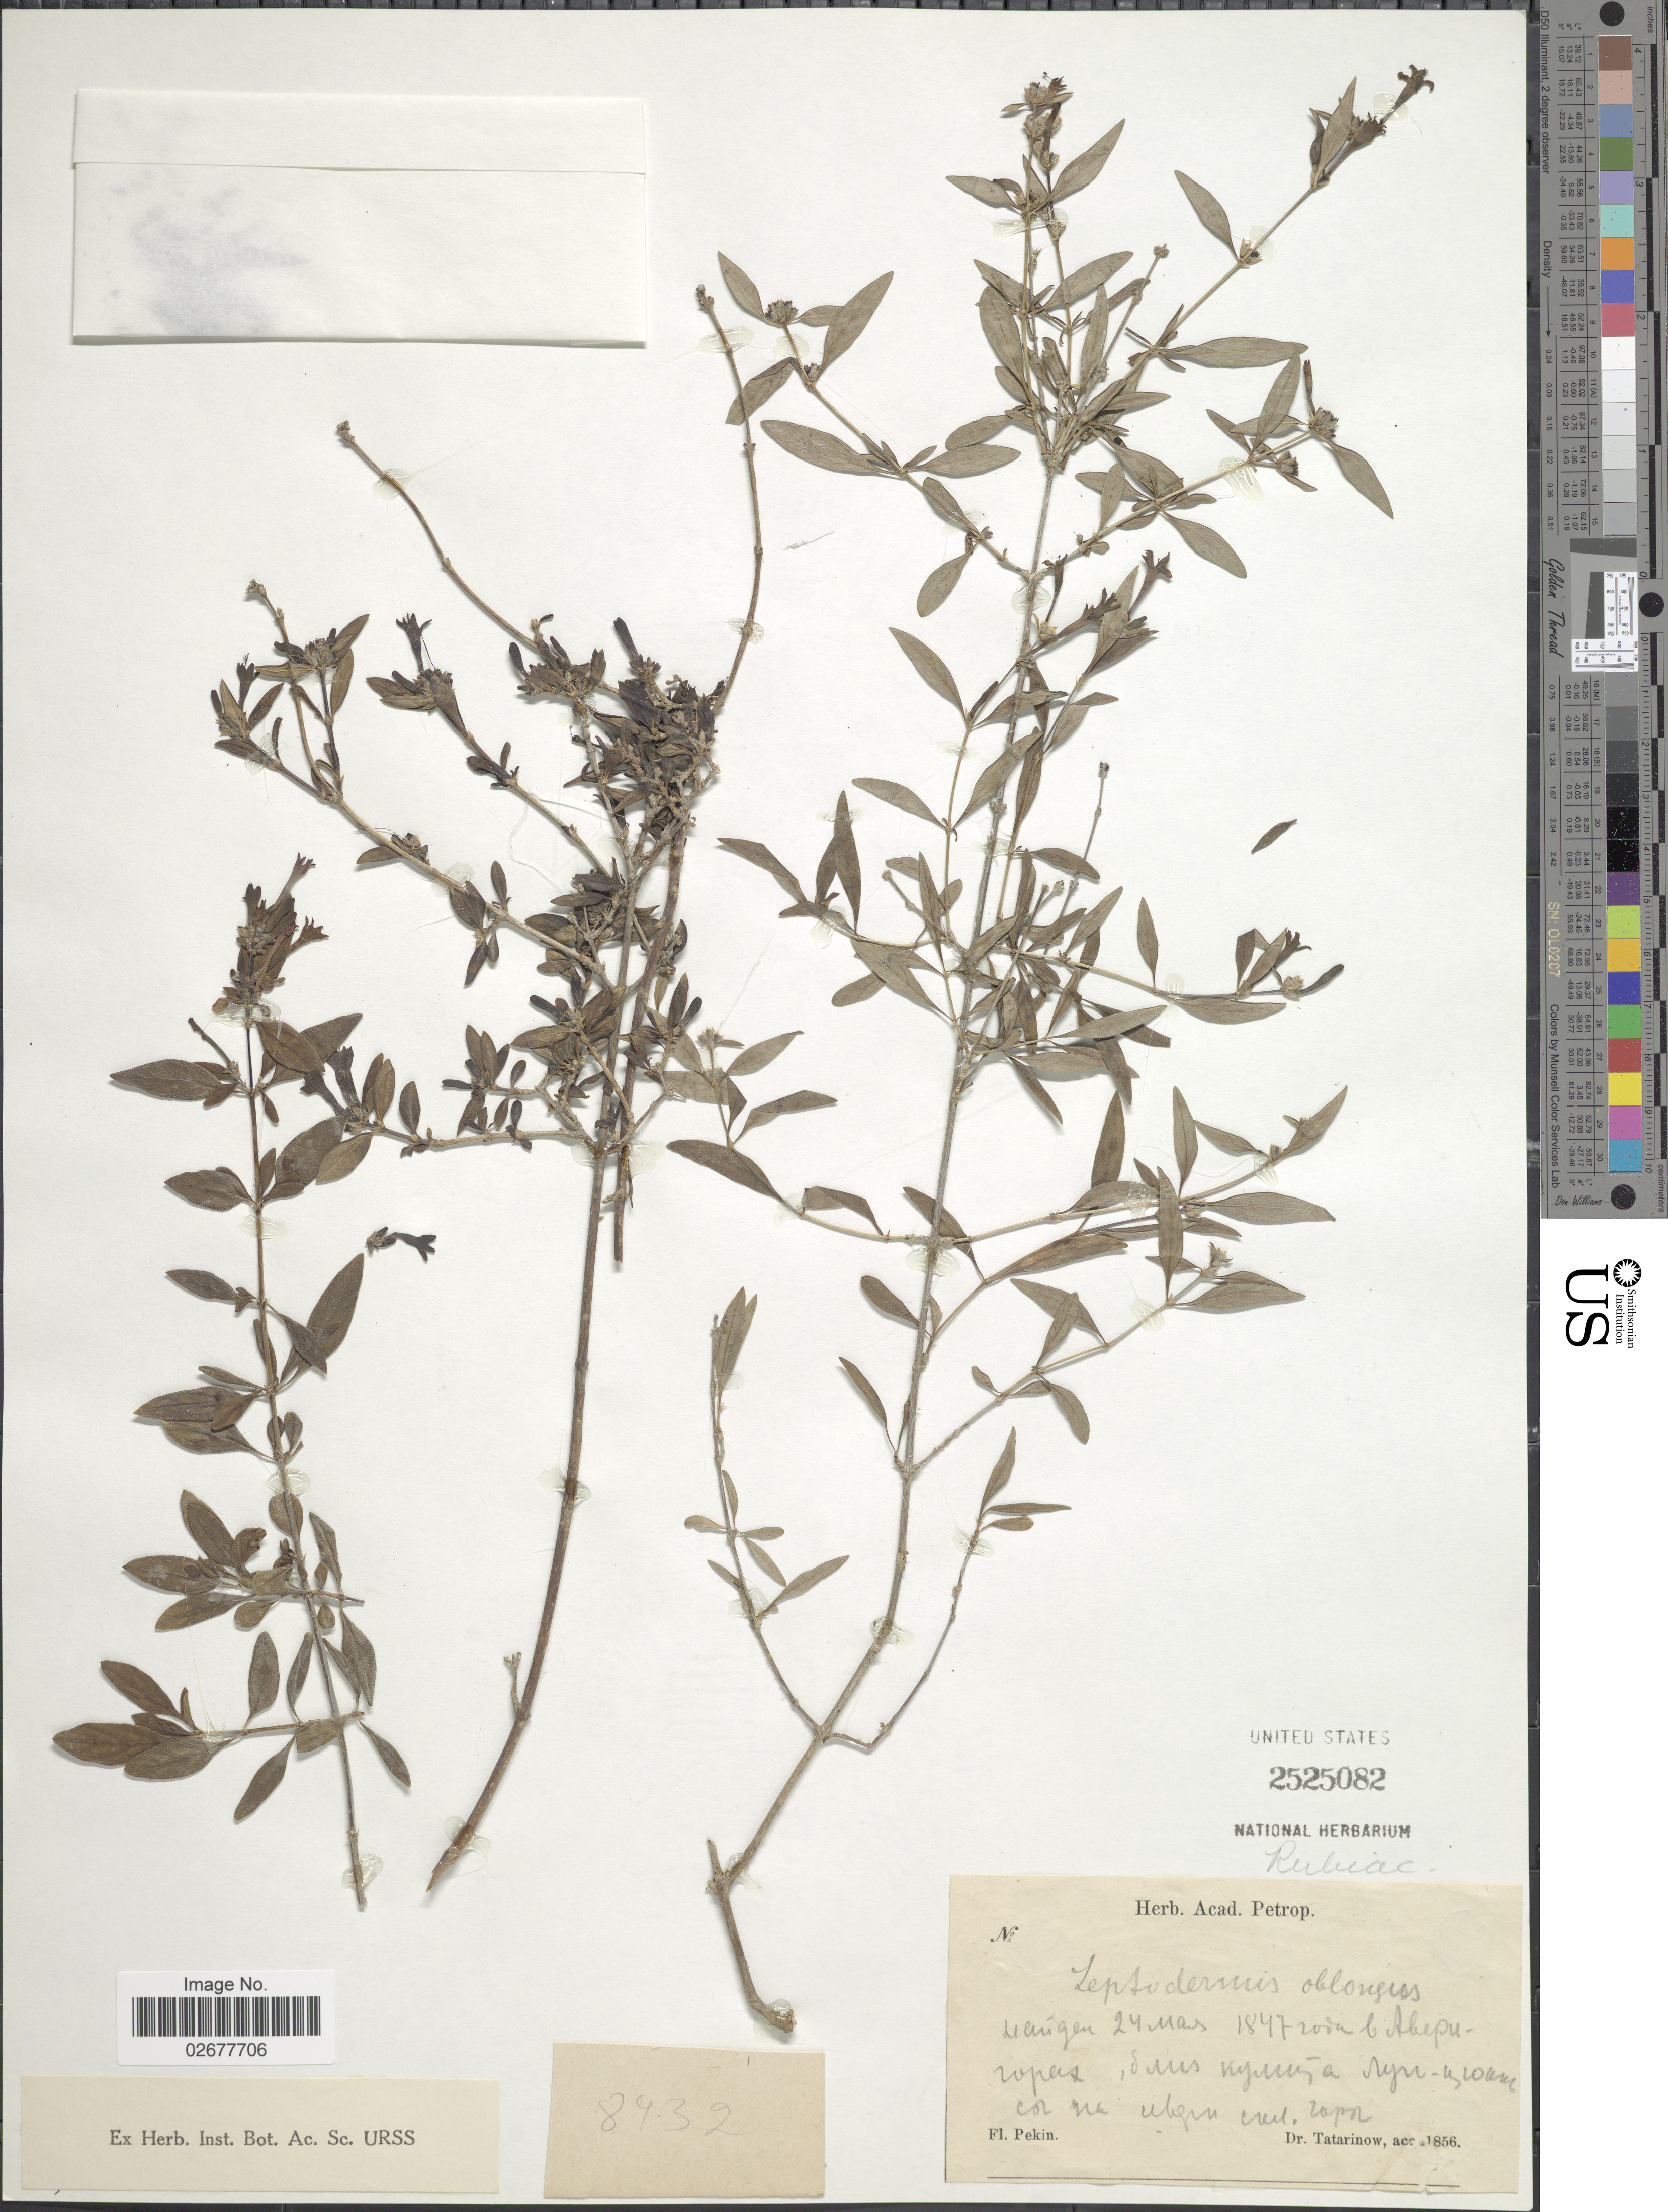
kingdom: Plantae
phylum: Tracheophyta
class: Magnoliopsida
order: Gentianales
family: Rubiaceae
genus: Leptodermis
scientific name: Leptodermis oblonga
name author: Bunge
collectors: -. Tatarinow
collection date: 1847-03-24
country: China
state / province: Beijing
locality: Harigen. Bithepuropes. Pekin. [interpreted]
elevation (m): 200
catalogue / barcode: US 2525082